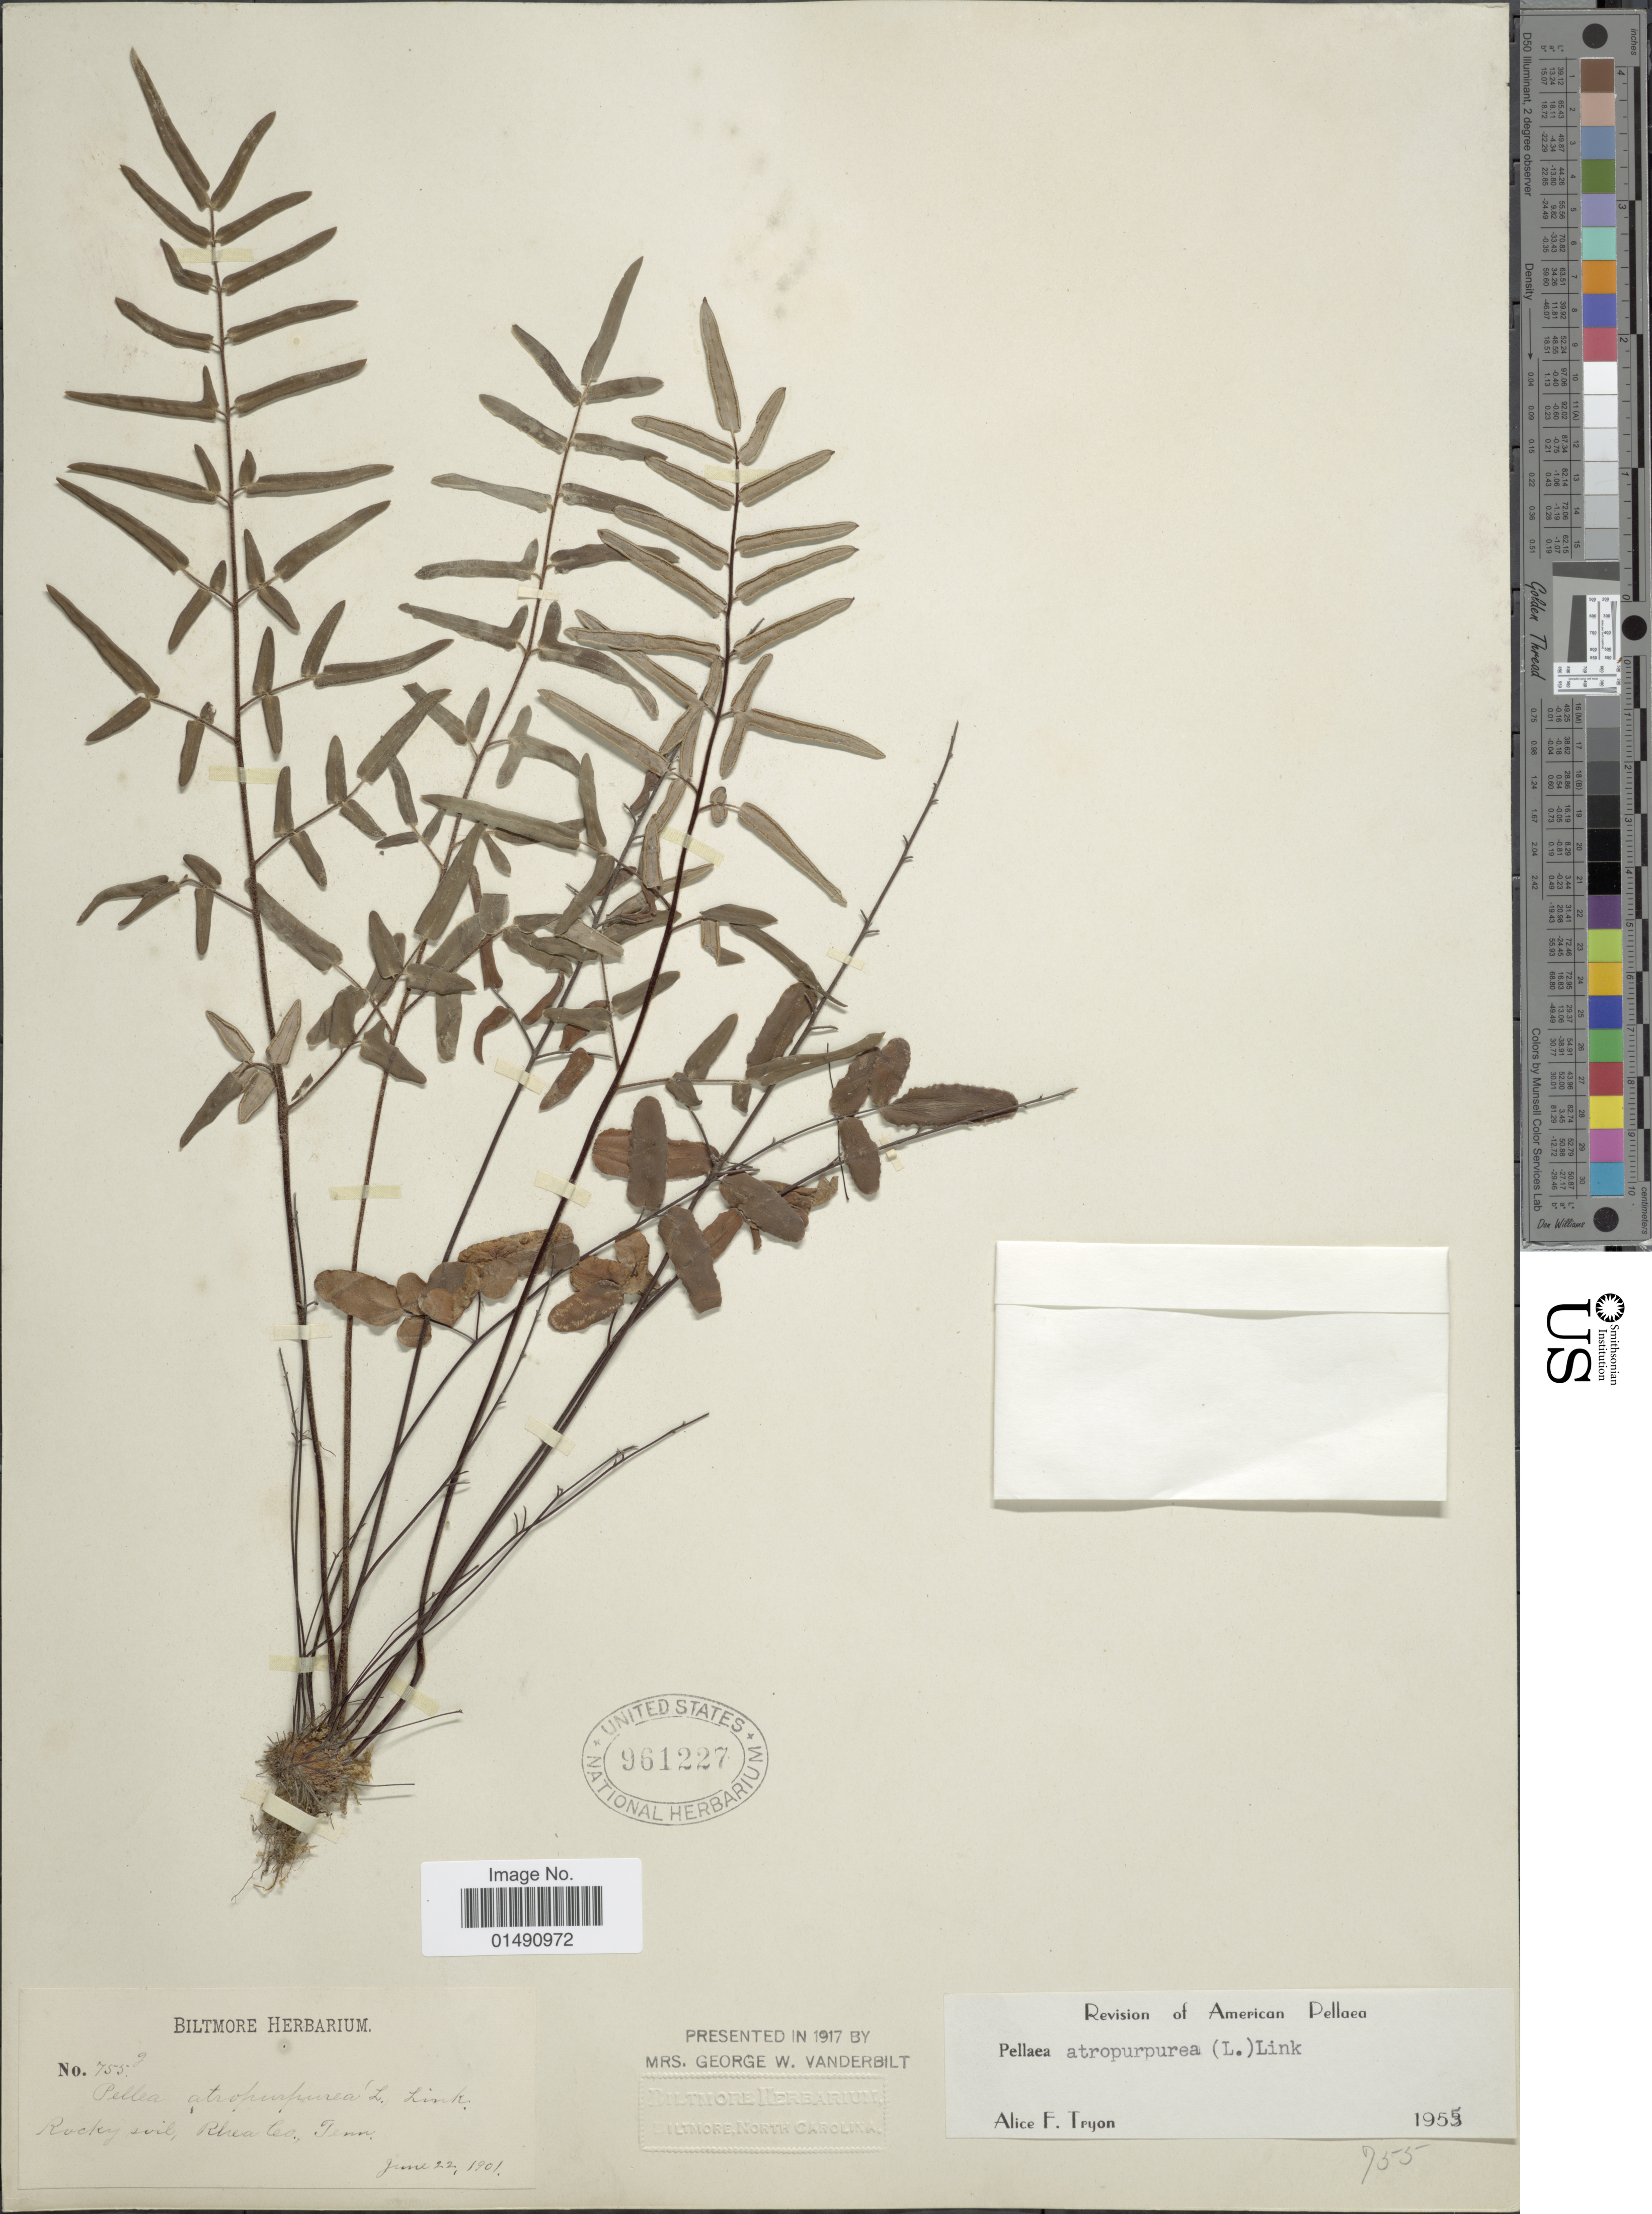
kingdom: Plantae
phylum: Tracheophyta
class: Polypodiopsida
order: Polypodiales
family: Pteridaceae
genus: Pellaea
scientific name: Pellaea atropurpurea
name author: (L.) Link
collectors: ex herb. Biltmore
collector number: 755g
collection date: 1901-06-22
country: United States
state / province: Tennessee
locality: Rocky soil, Rheales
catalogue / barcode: US 961227